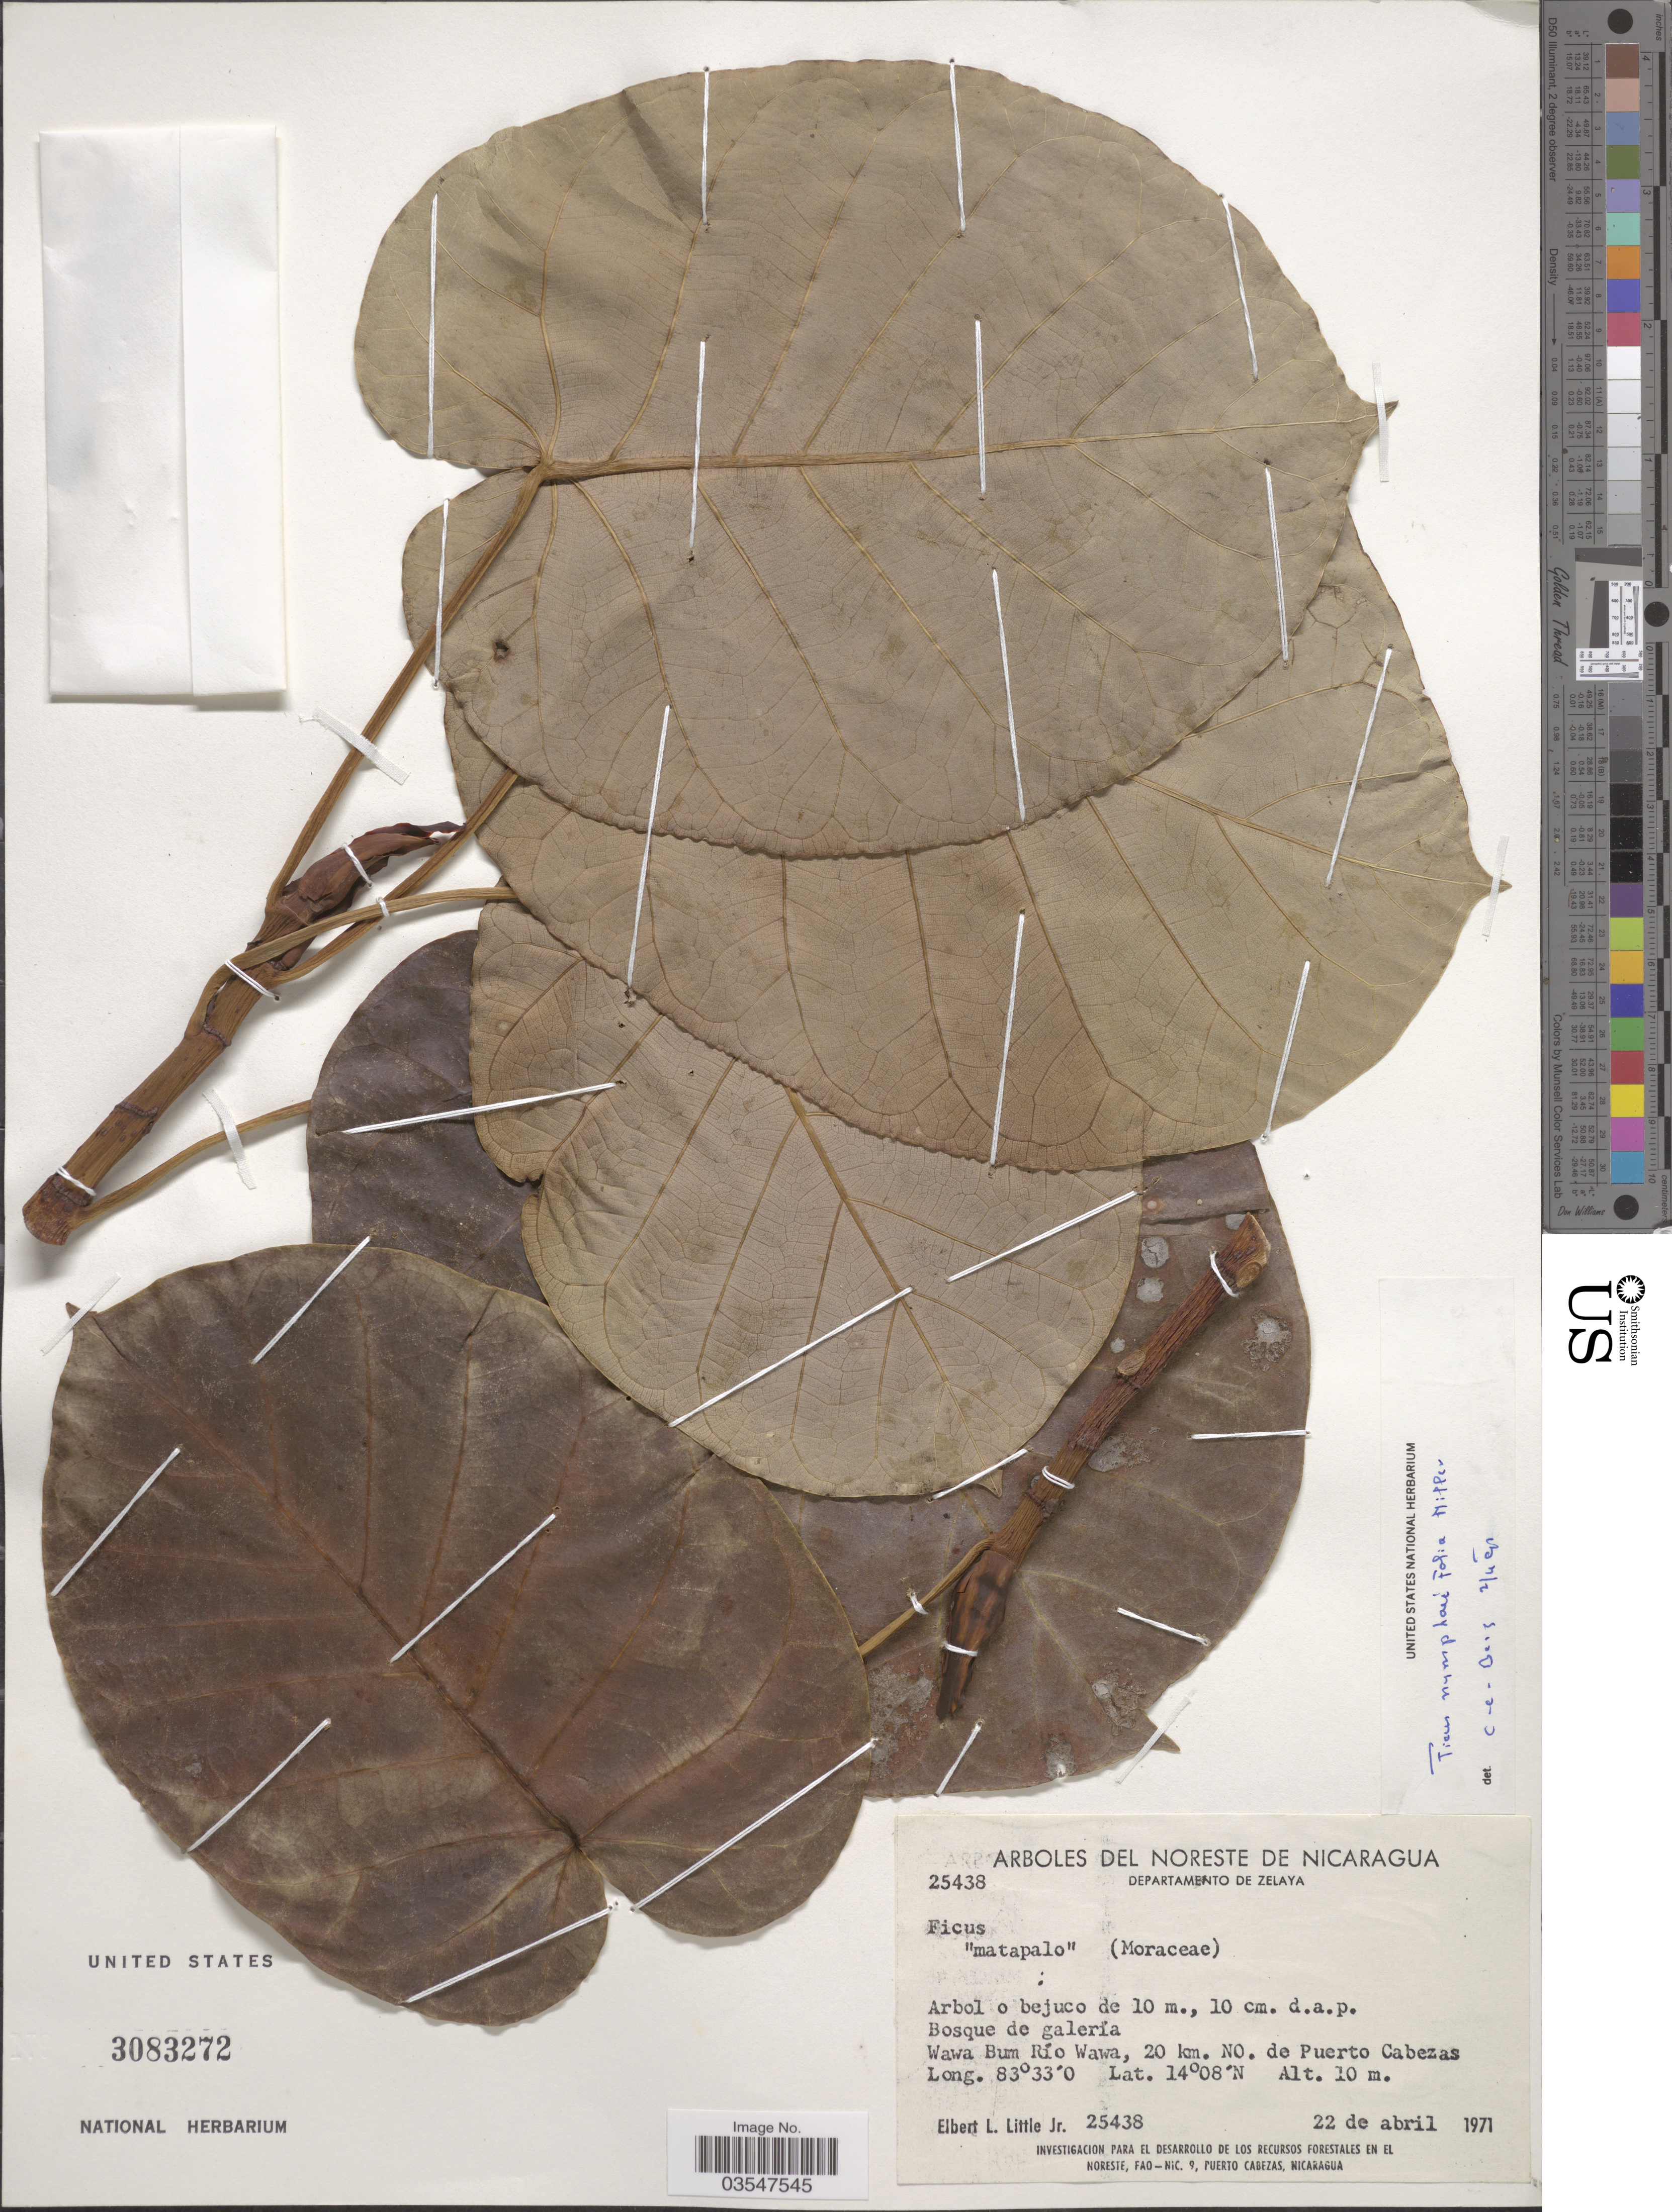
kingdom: Plantae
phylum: Tracheophyta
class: Magnoliopsida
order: Rosales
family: Moraceae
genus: Ficus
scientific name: Ficus nymphaeifolia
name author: Mill.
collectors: E. L. Little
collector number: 25438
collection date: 1971-04-22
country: Nicaragua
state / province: Atlántico Norte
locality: Noreste de Nicaragua. Departamento de Zelaya. Wawa Bum Río Wawa, 20 km. NO. de Puerto Cabezas.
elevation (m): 10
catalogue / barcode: US 3083272